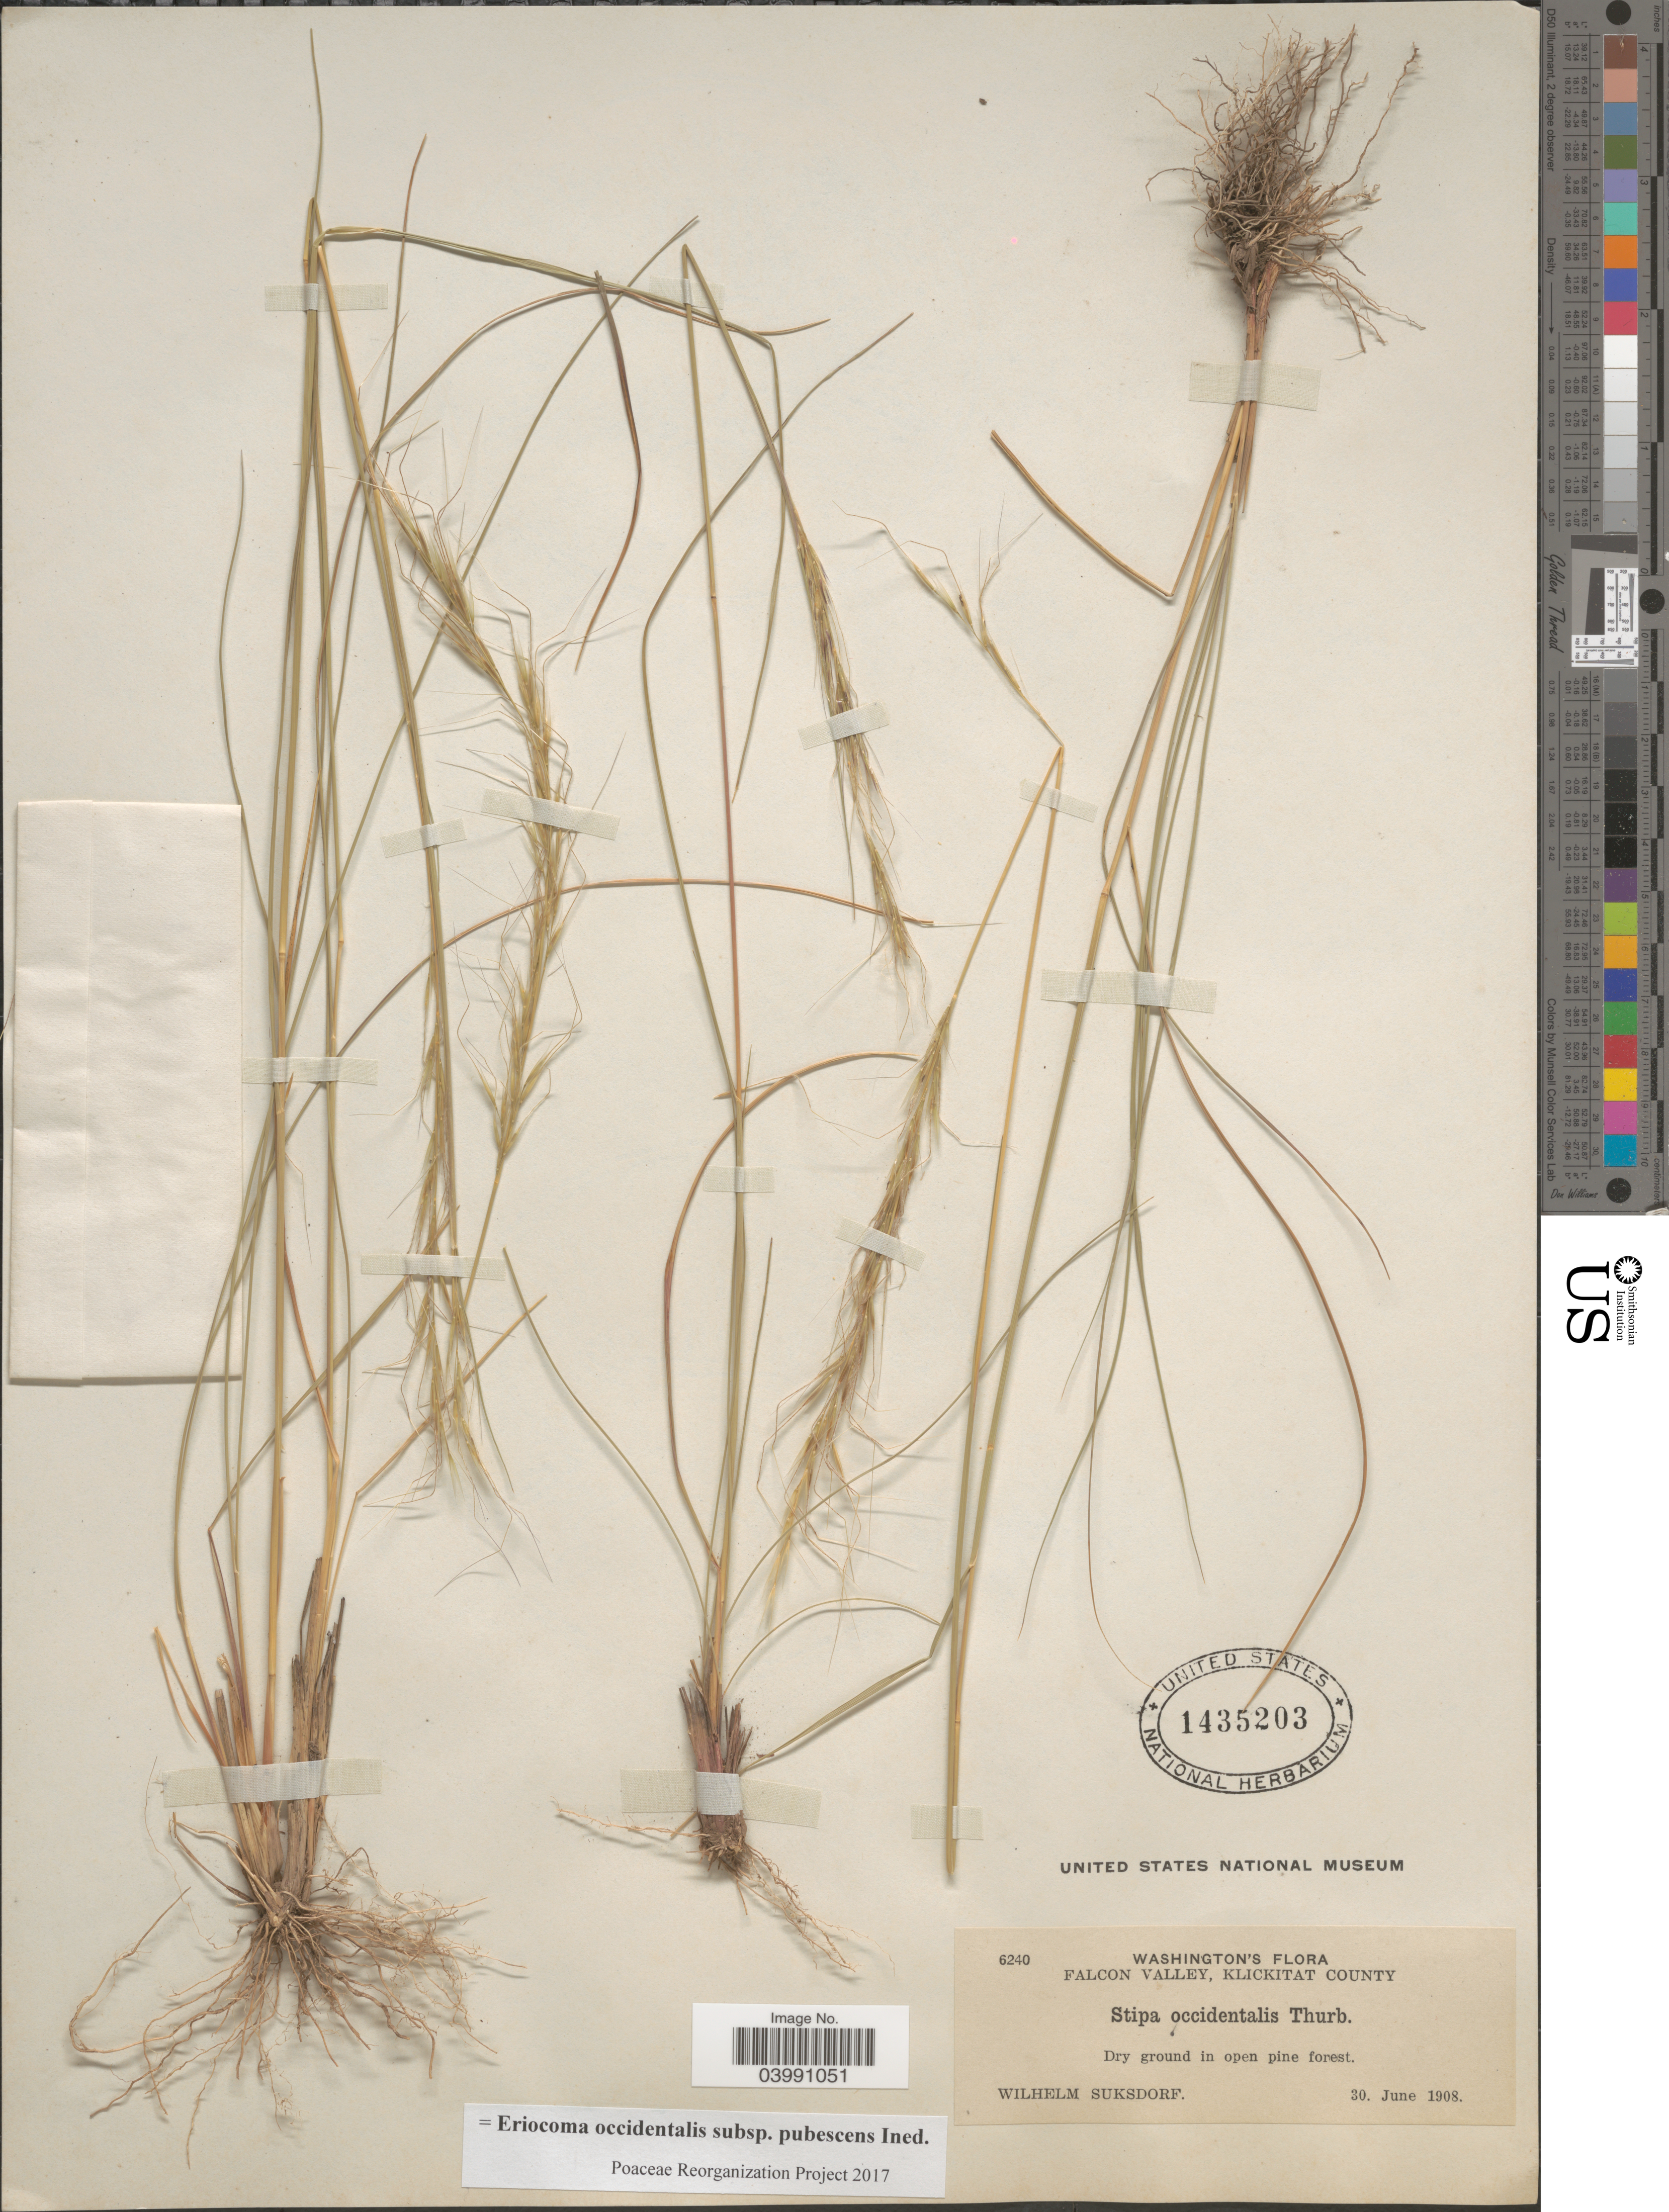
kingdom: Plantae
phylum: Tracheophyta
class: Liliopsida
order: Poales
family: Poaceae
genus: Eriocoma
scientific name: Eriocoma occidentalis subsp. pubescens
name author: (Vasey) Romasch.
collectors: W. N. Suksdorf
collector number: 6240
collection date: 1908-06-30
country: United States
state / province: Washington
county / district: Klickitat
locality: Falcon Valley, Klickitat County.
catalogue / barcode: US 1435203